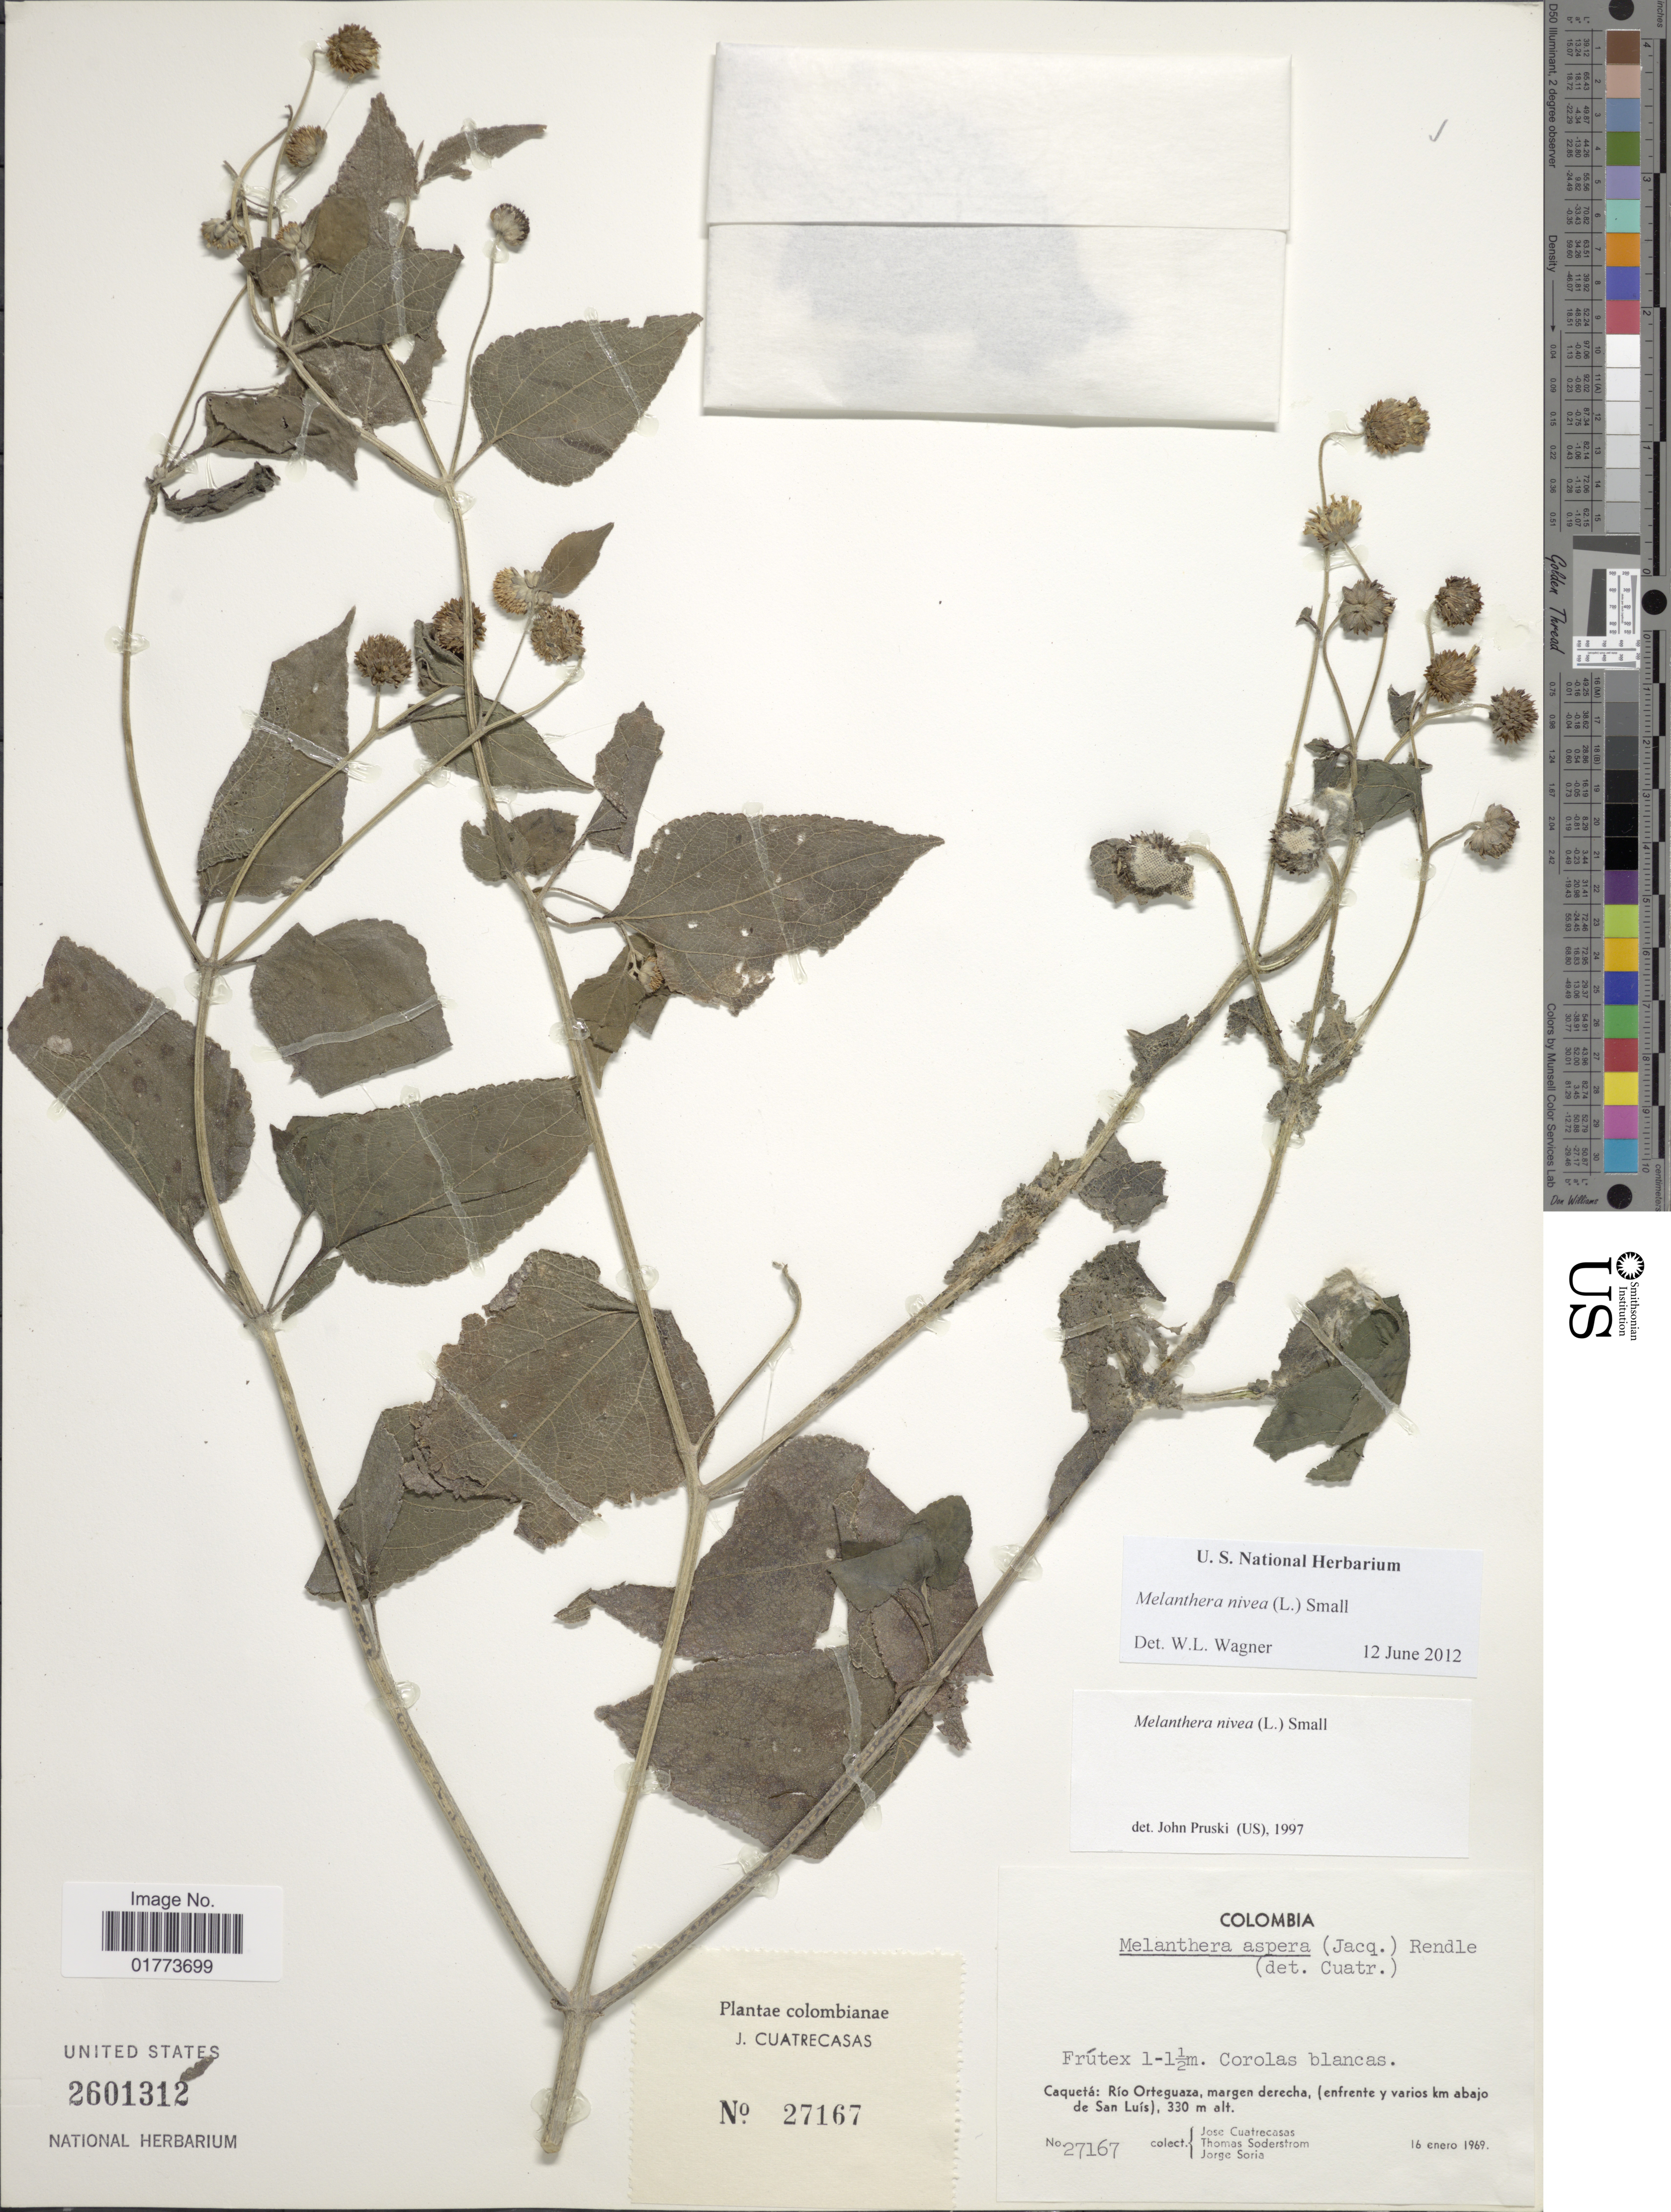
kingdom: Plantae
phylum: Tracheophyta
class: Magnoliopsida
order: Asterales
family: Asteraceae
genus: Melanthera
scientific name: Melanthera nivea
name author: (L.) Small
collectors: J. Cuatrecasas, T. R. Soderstrom & J. Soria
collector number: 27167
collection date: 1969-01-16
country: Colombia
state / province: Caquetá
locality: Caquetá: Rio Orteguaza, margen derecha, (enfrente y varios km abajo de San Luis)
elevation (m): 330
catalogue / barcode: US 2601312